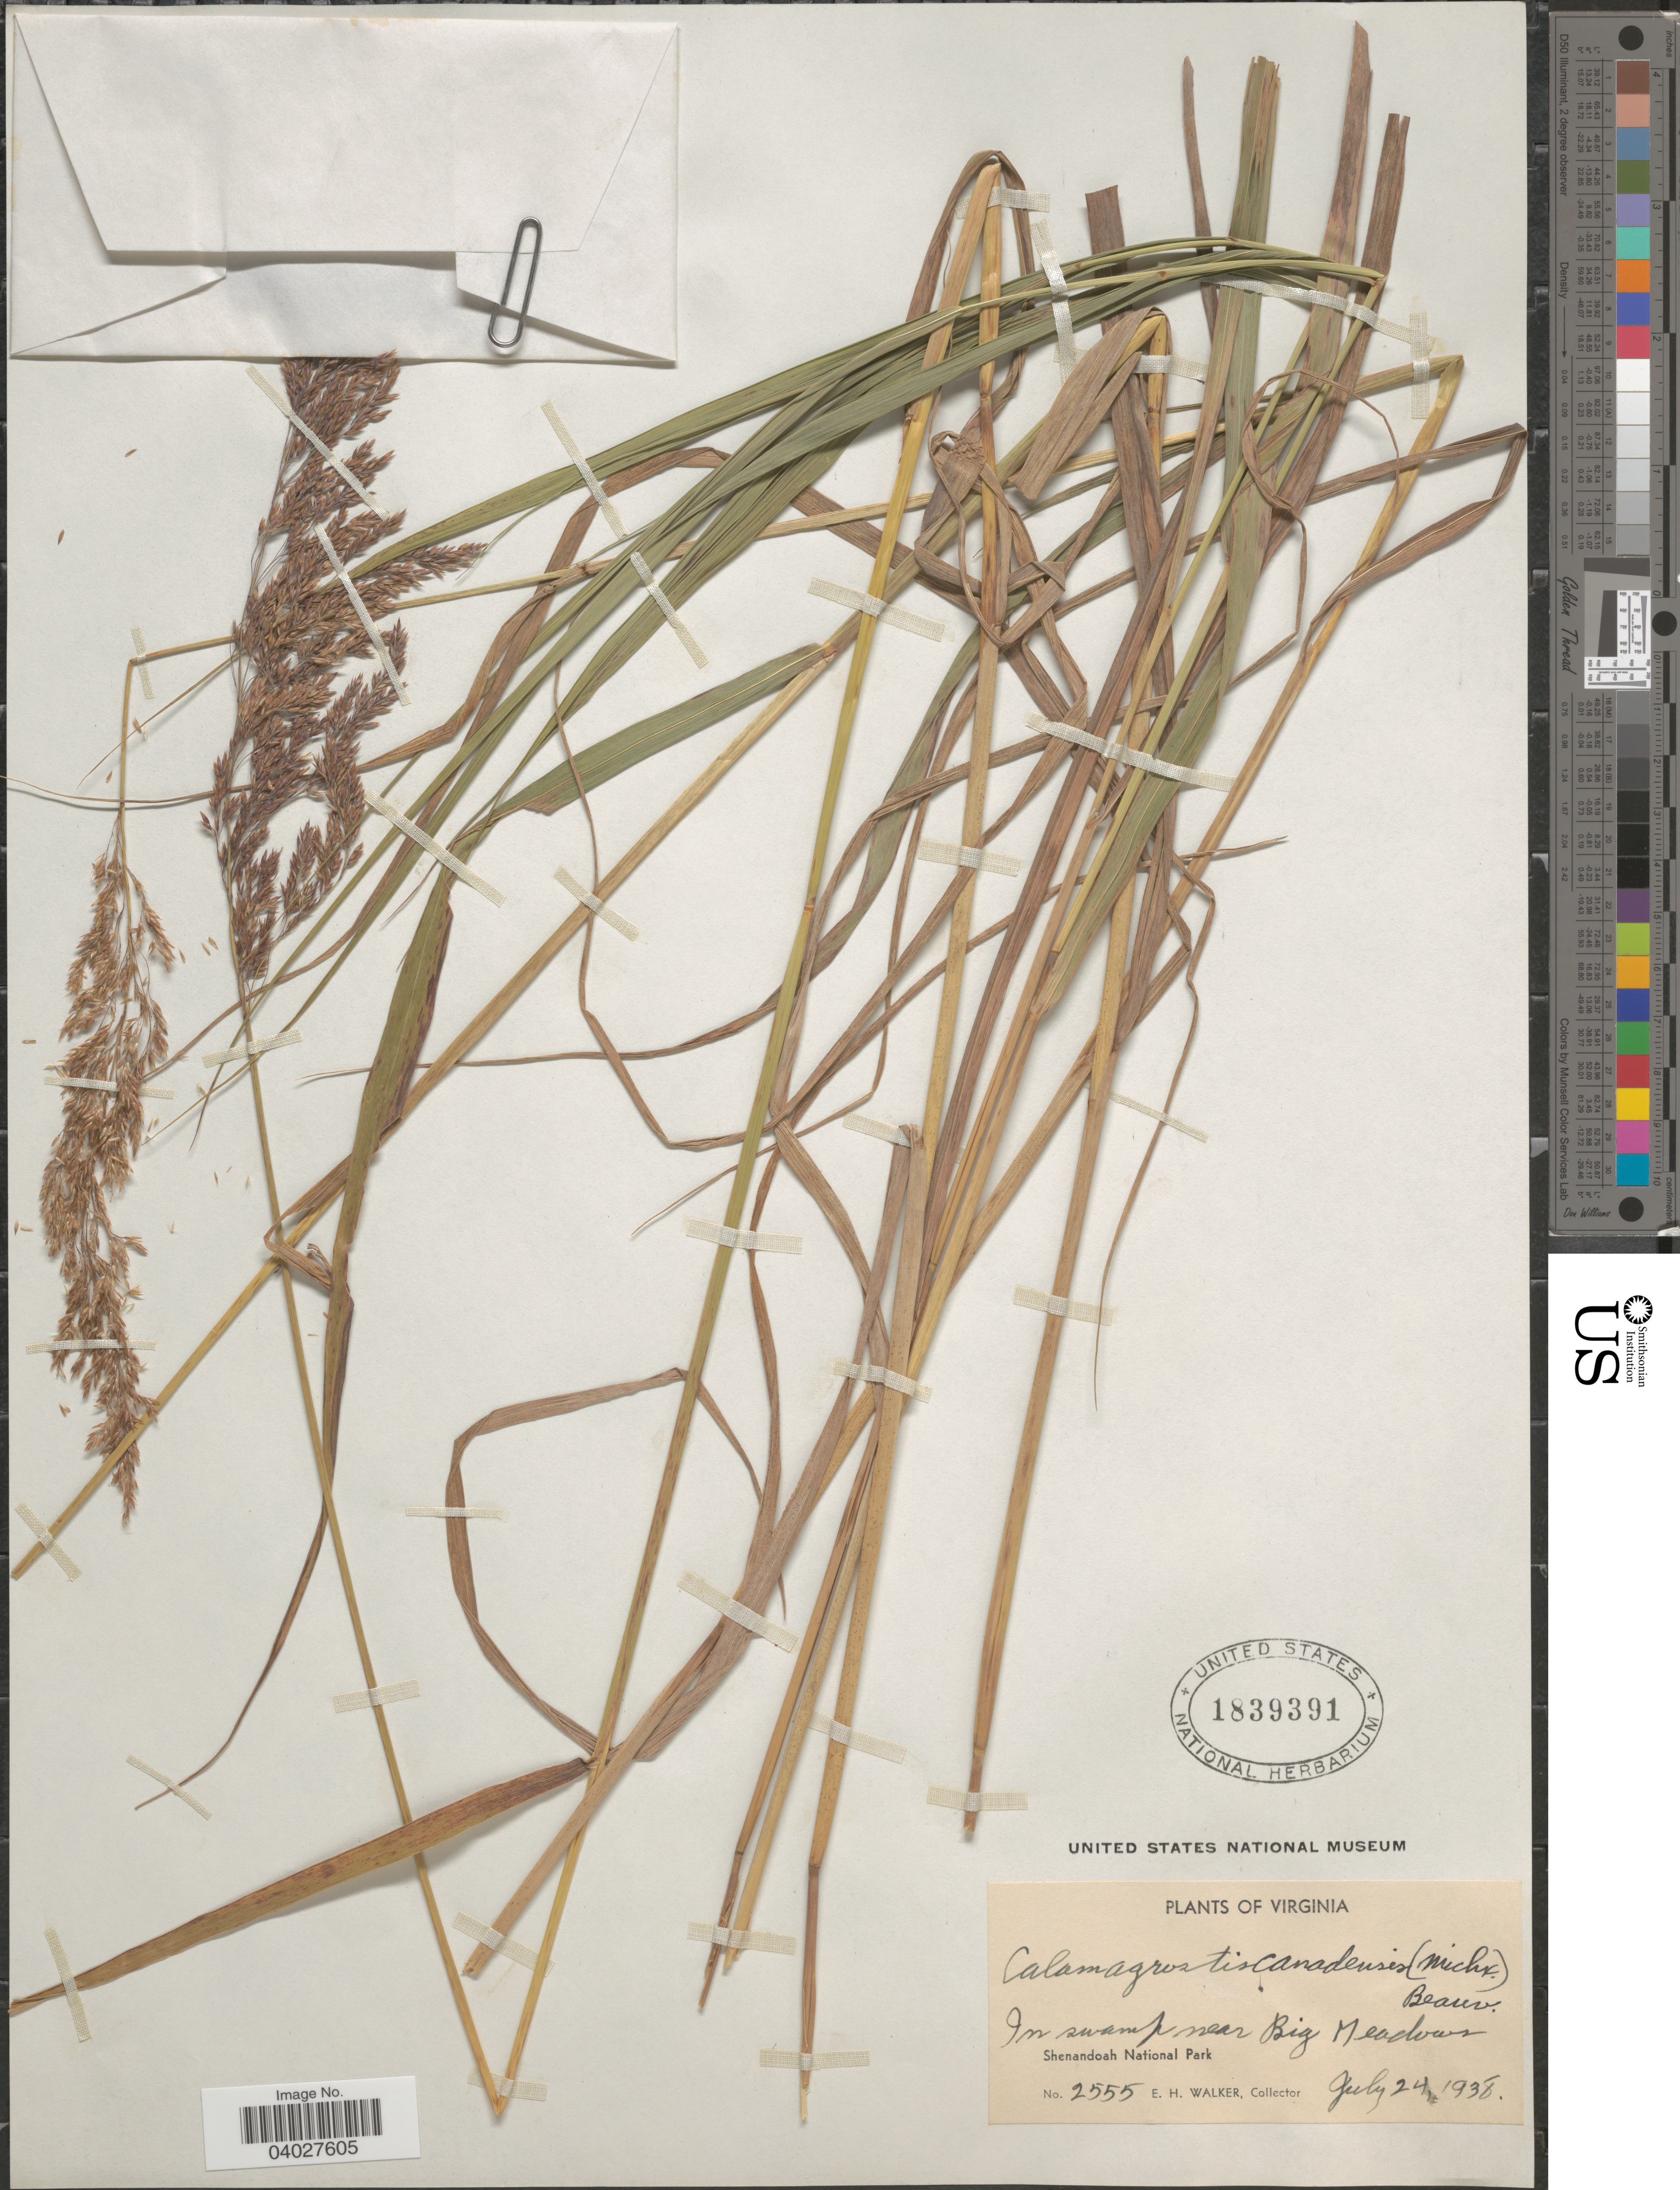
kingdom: Plantae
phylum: Tracheophyta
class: Liliopsida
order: Poales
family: Poaceae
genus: Calamagrostis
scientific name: Calamagrostis canadensis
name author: (Michx.) P. Beauv.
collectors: E. H. Walker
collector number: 2555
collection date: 1938-07-24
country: United States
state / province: Virginia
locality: In swamp near Big Meadows. Shenandoah National Park.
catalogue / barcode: US 1839391